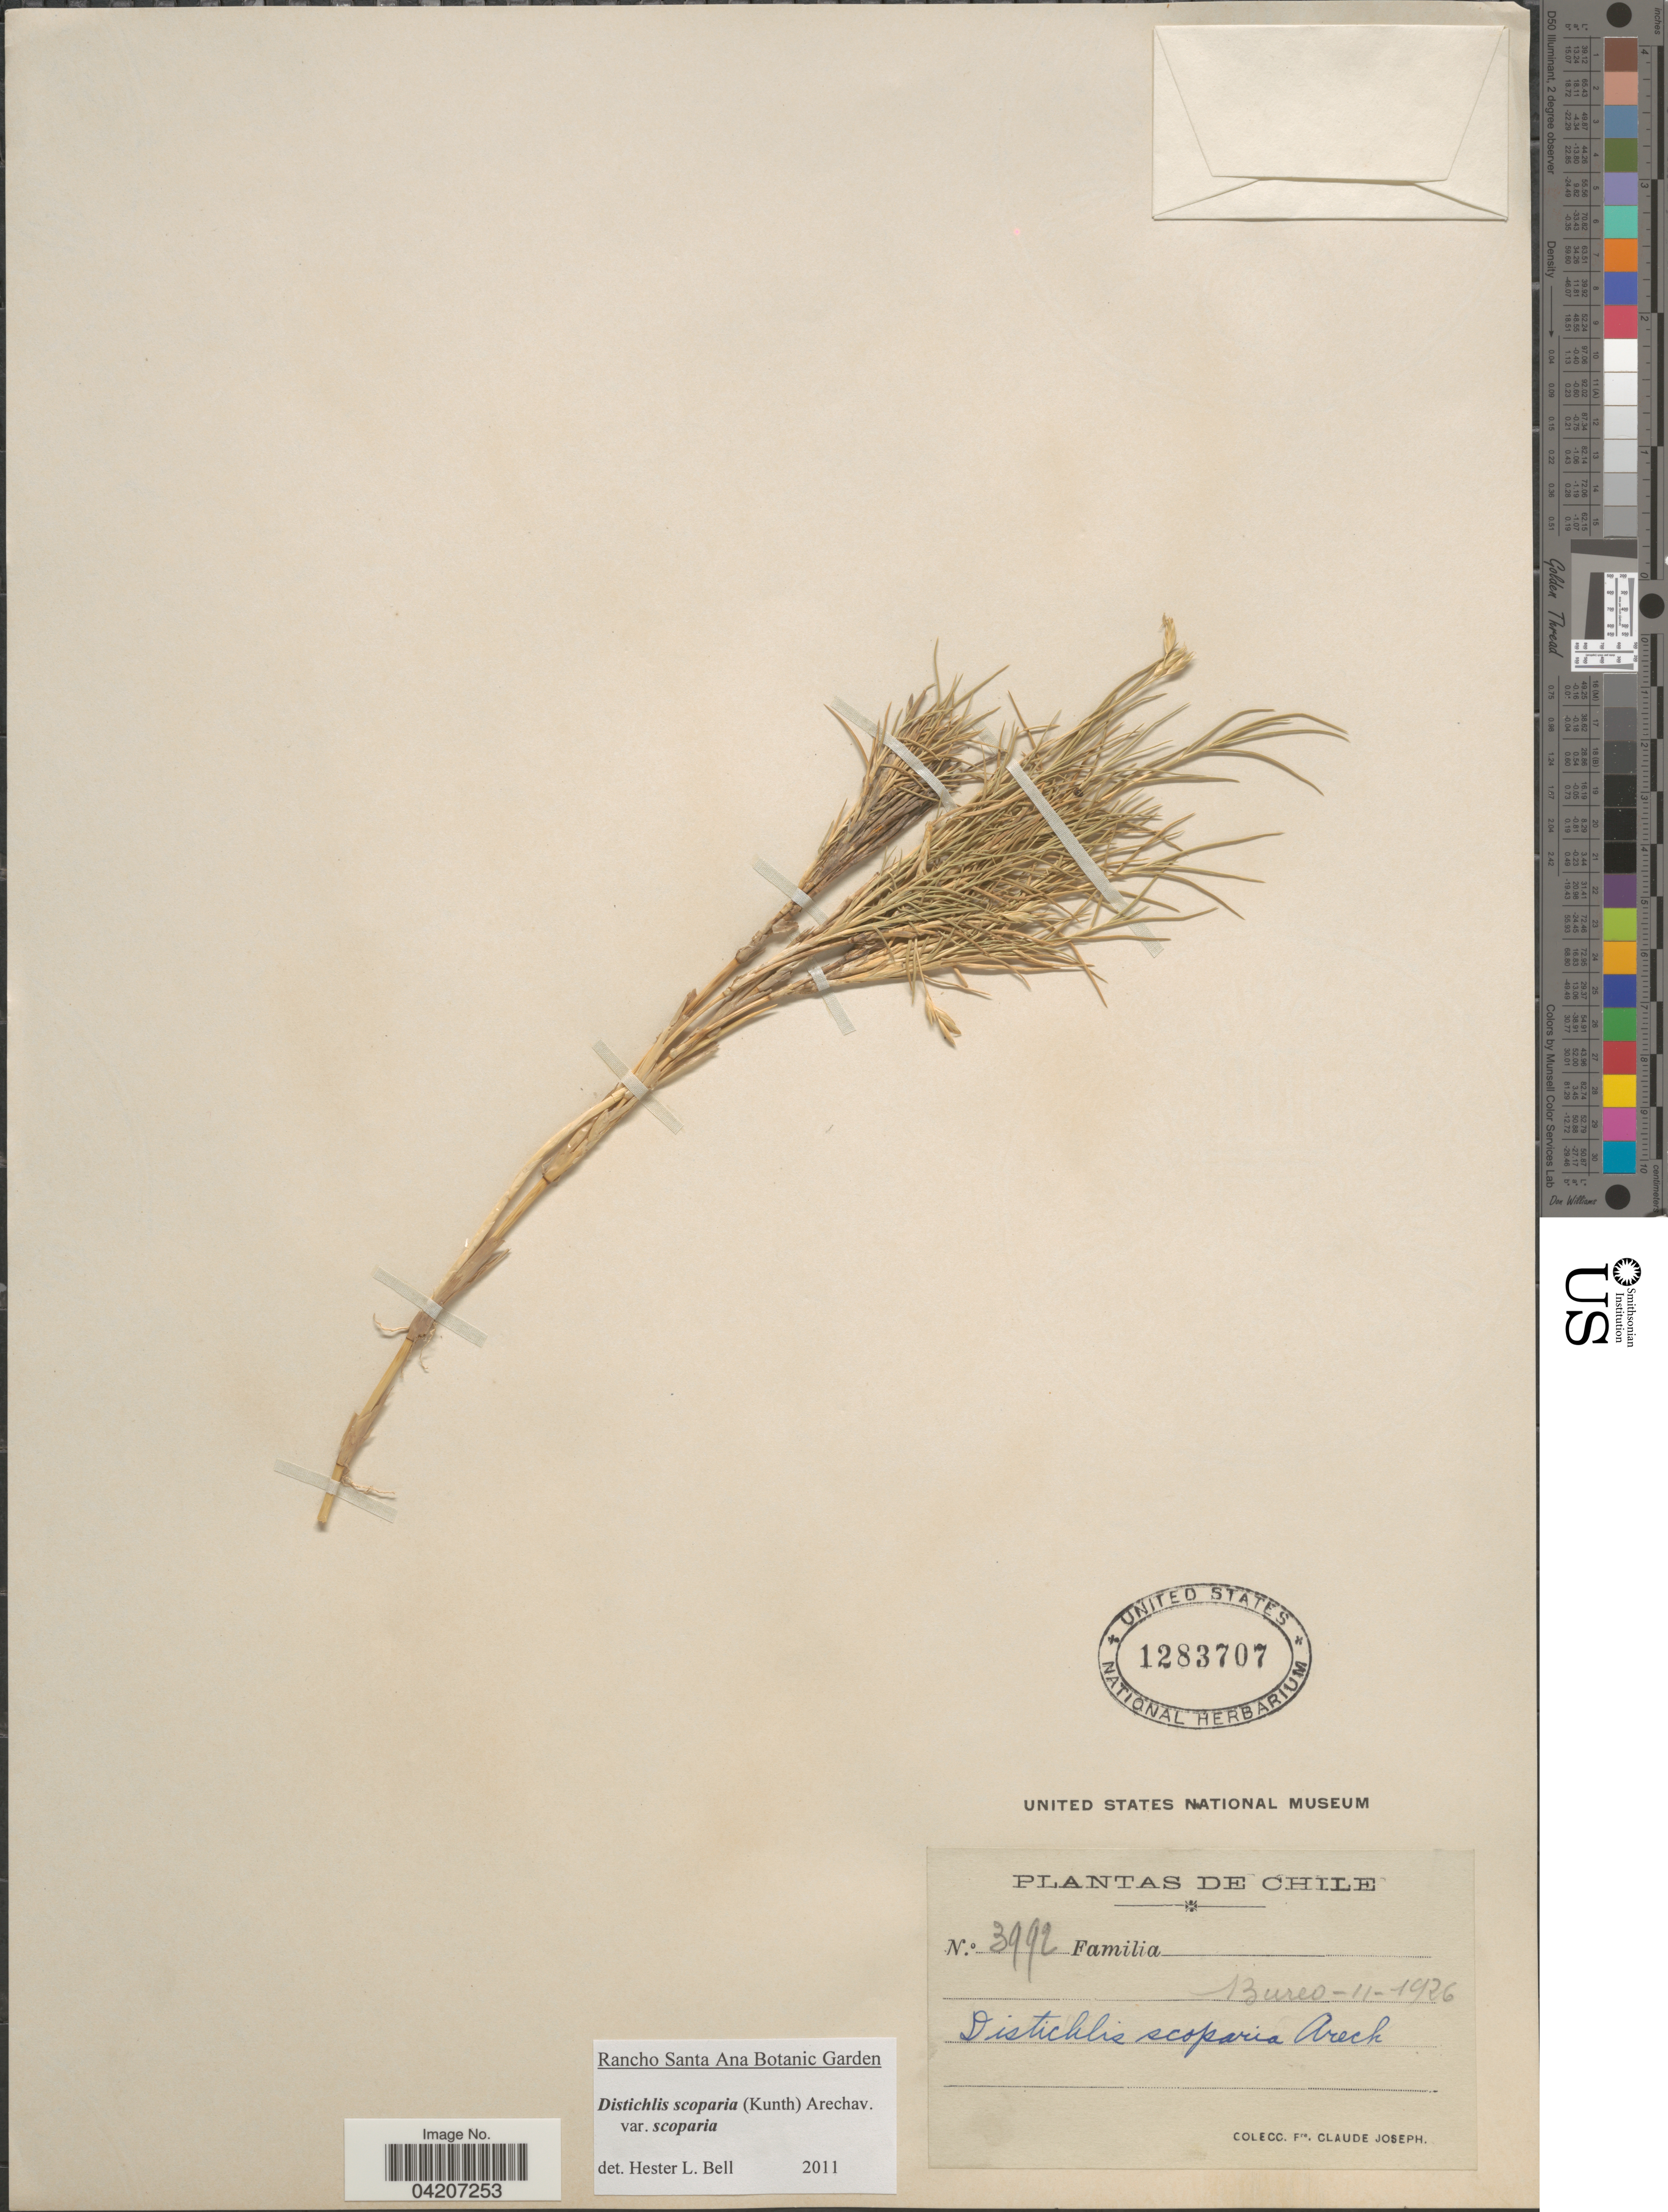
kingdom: Plantae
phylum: Tracheophyta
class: Liliopsida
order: Poales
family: Poaceae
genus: Distichlis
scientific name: Distichlis scoparia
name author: (Nees ex Kunth) Arechav.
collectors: Bro. Claude-Joseph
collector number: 3992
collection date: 1926-11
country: Chile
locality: Burco.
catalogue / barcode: US 1283707